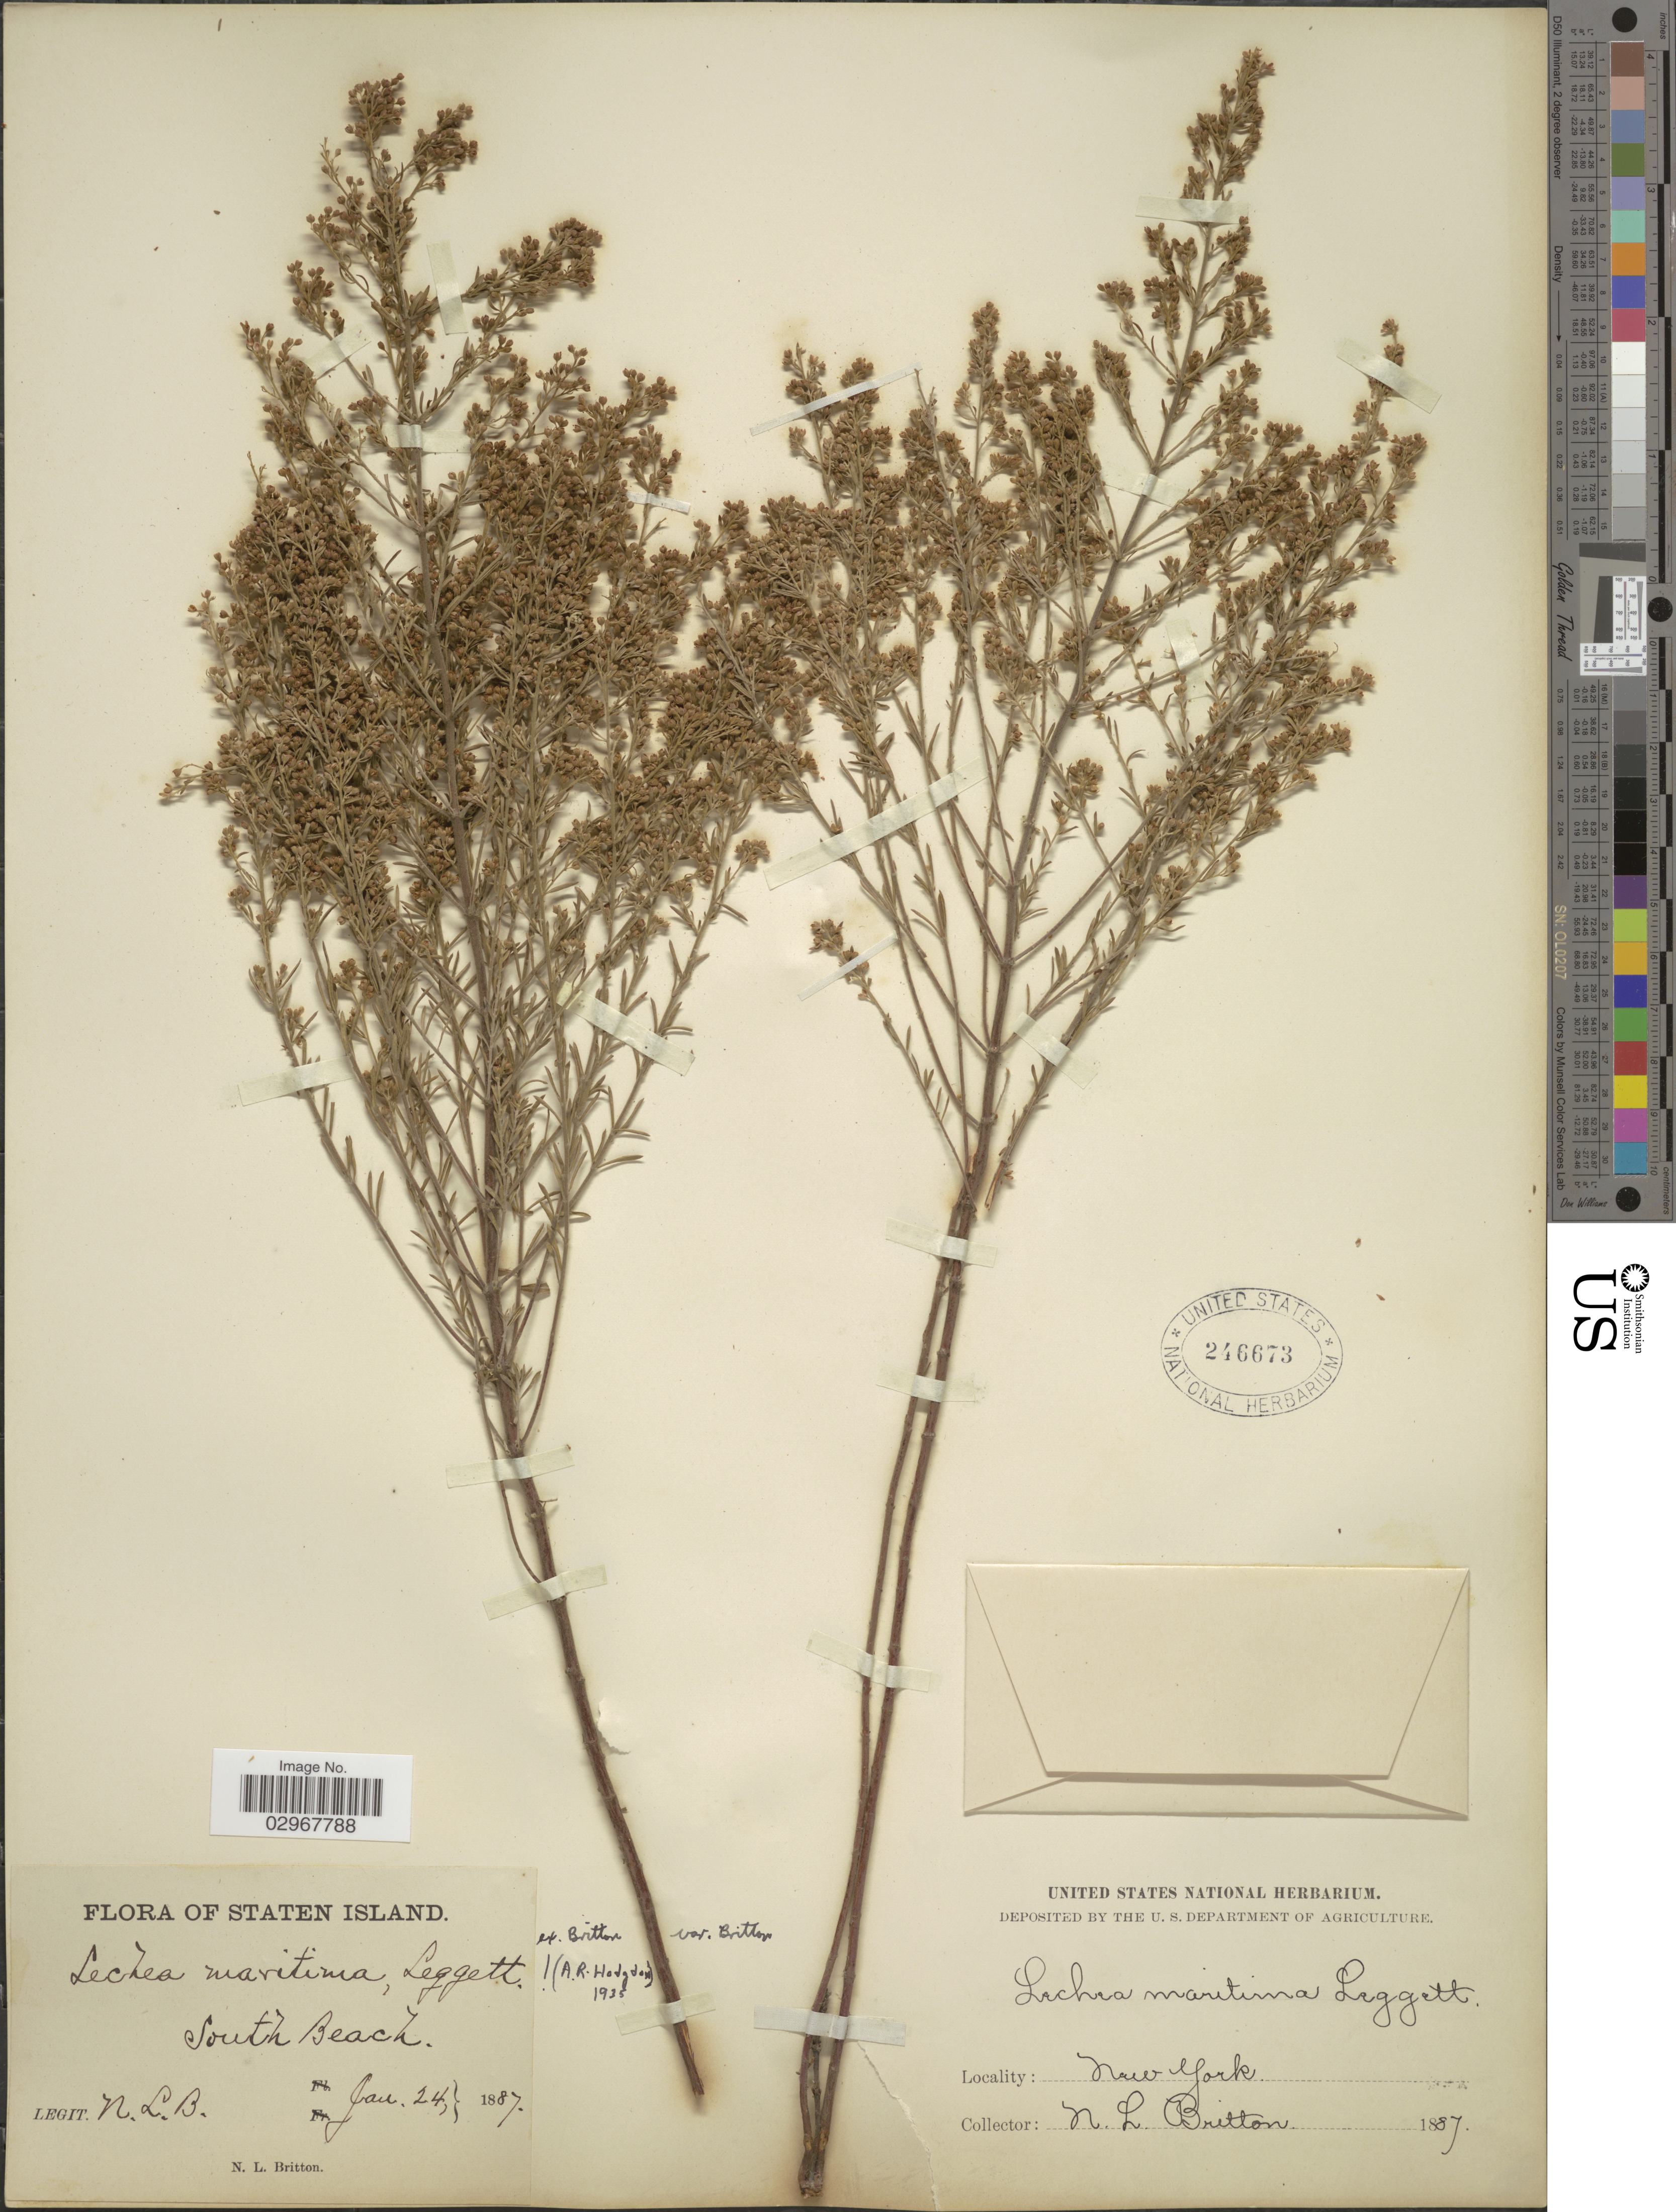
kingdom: Plantae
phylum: Tracheophyta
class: Magnoliopsida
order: Malvales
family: Cistaceae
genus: Lechea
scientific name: Lechea maritima var. typica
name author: Hodgdon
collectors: N. Britton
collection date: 1887-01-24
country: United States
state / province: New York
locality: Staten Island. South Beach.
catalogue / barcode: US 246673